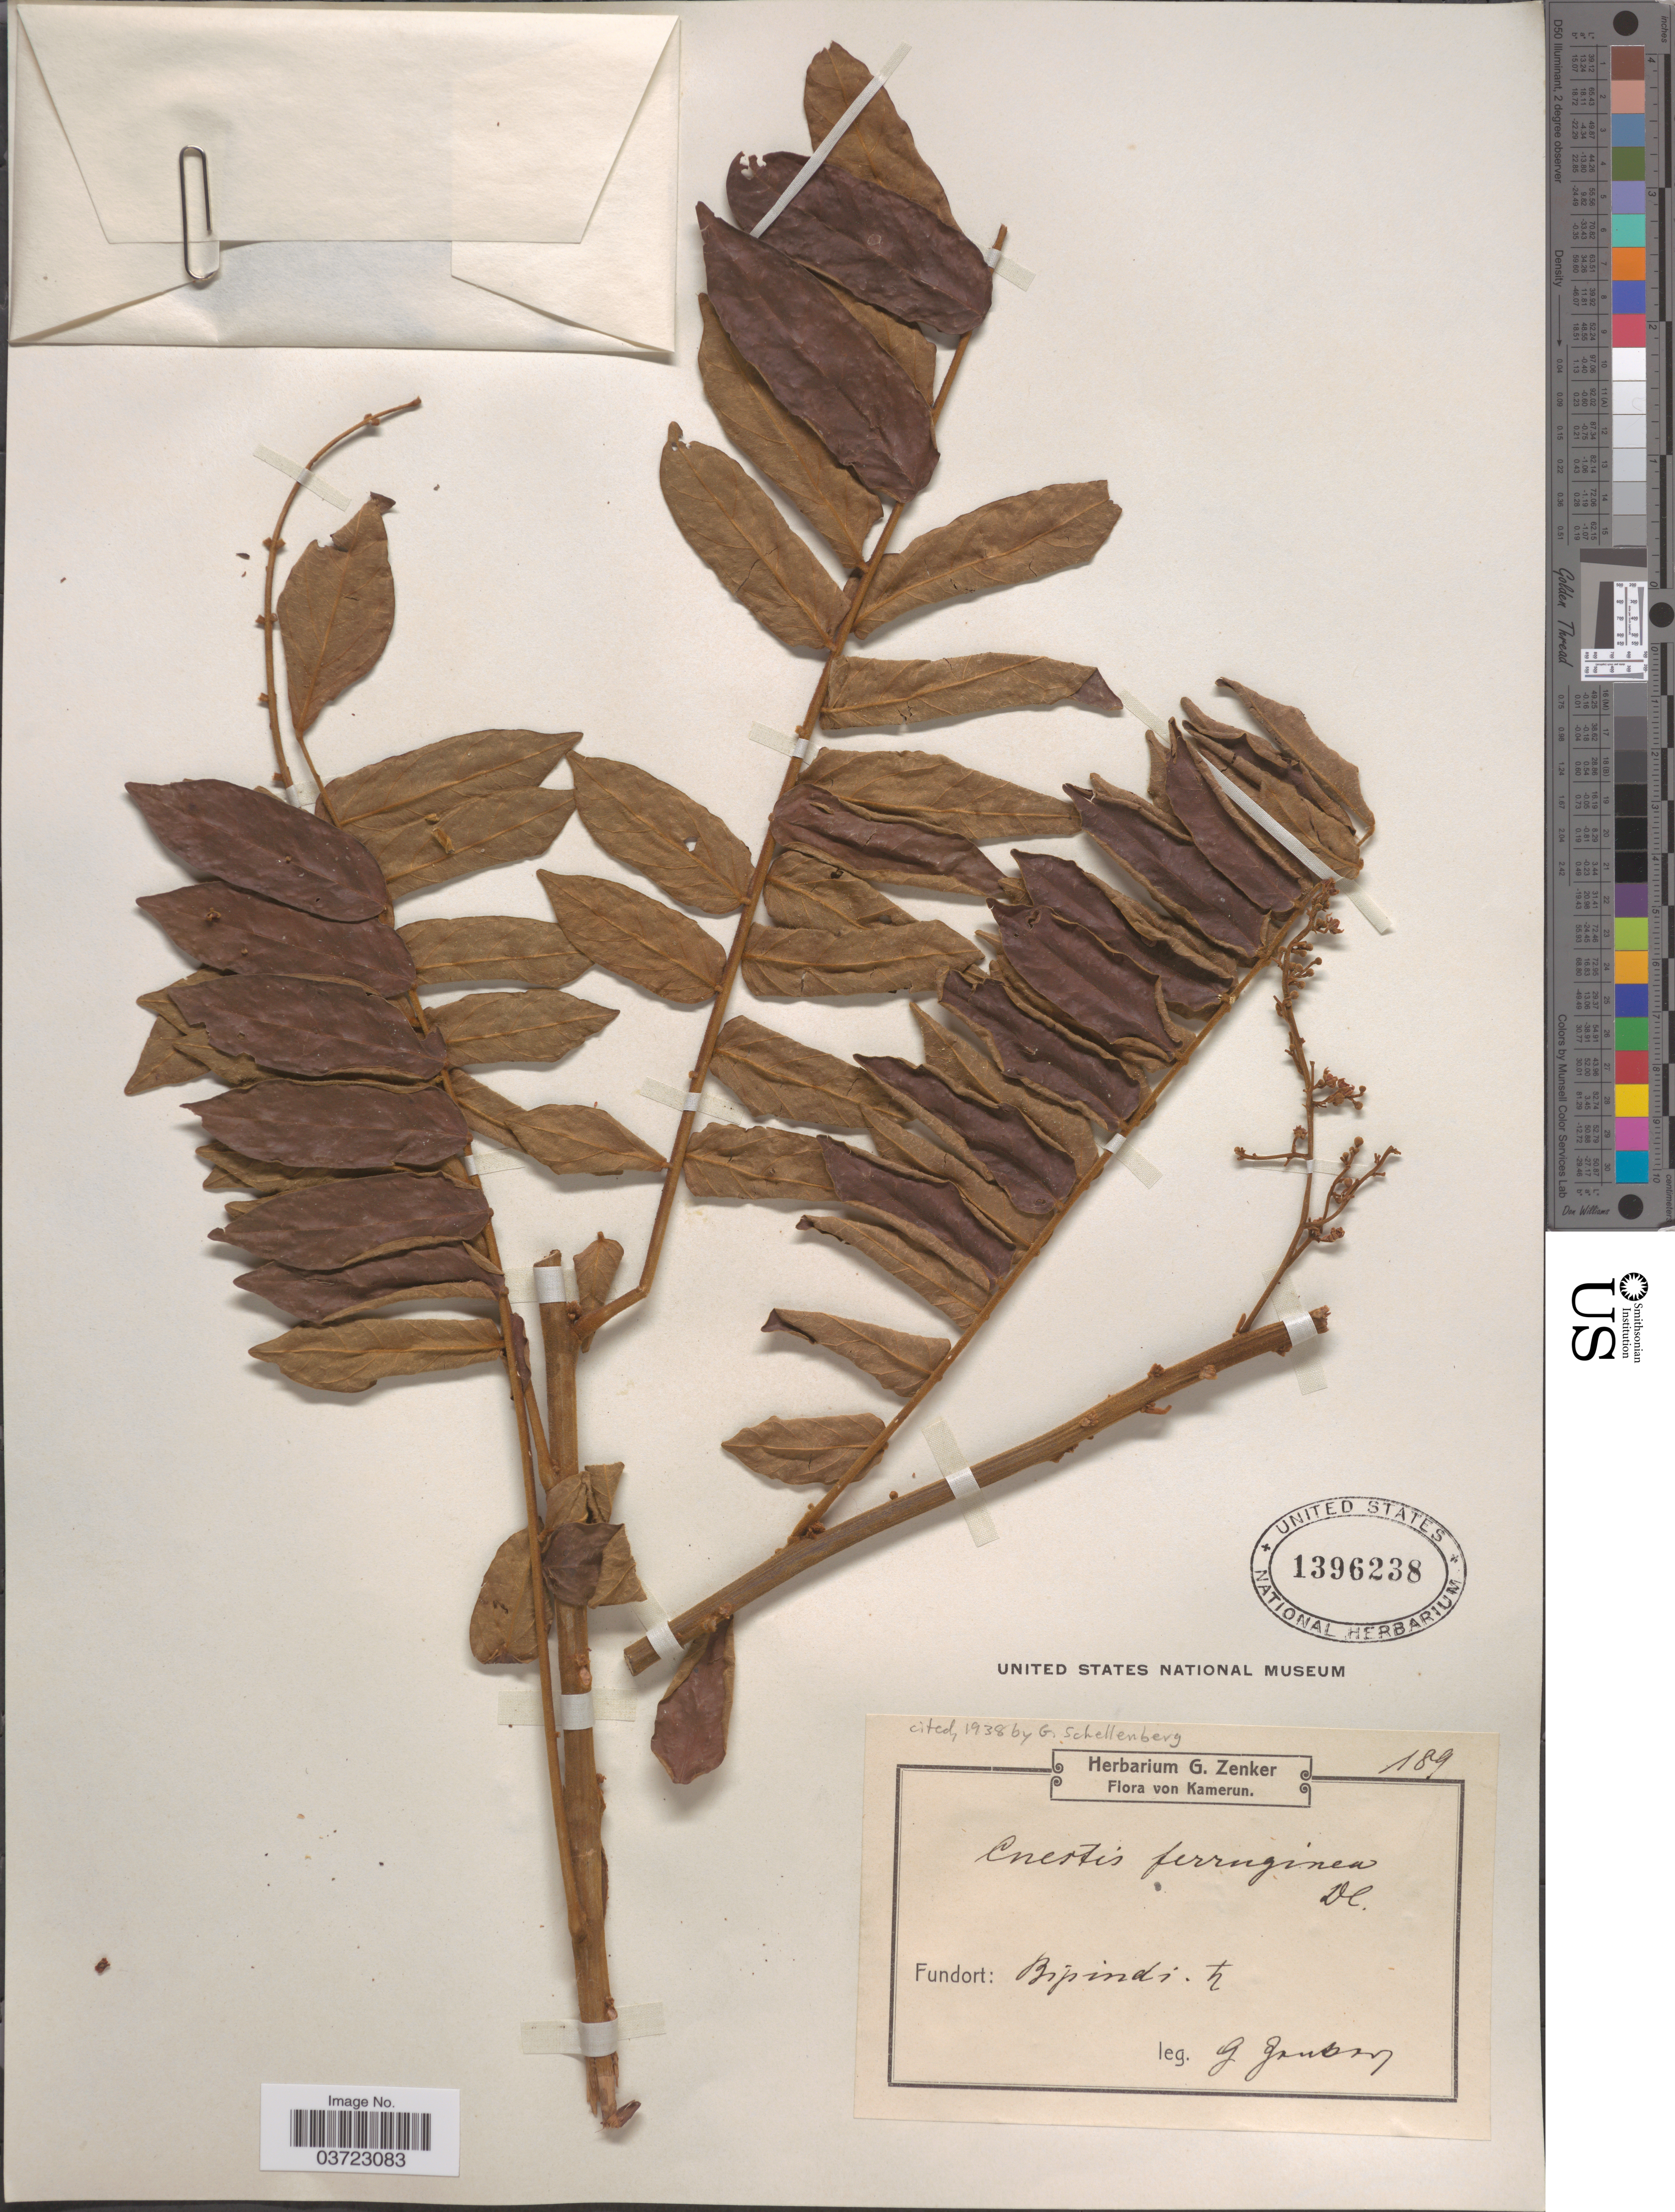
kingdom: Plantae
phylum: Tracheophyta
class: Magnoliopsida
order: Oxalidales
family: Connaraceae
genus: Cnestis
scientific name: Cnestis ferruginea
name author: Vahl ex DC.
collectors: G. A. Zenker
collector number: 189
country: Cameroon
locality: Kamerun. Bipindi.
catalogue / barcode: US 1396238